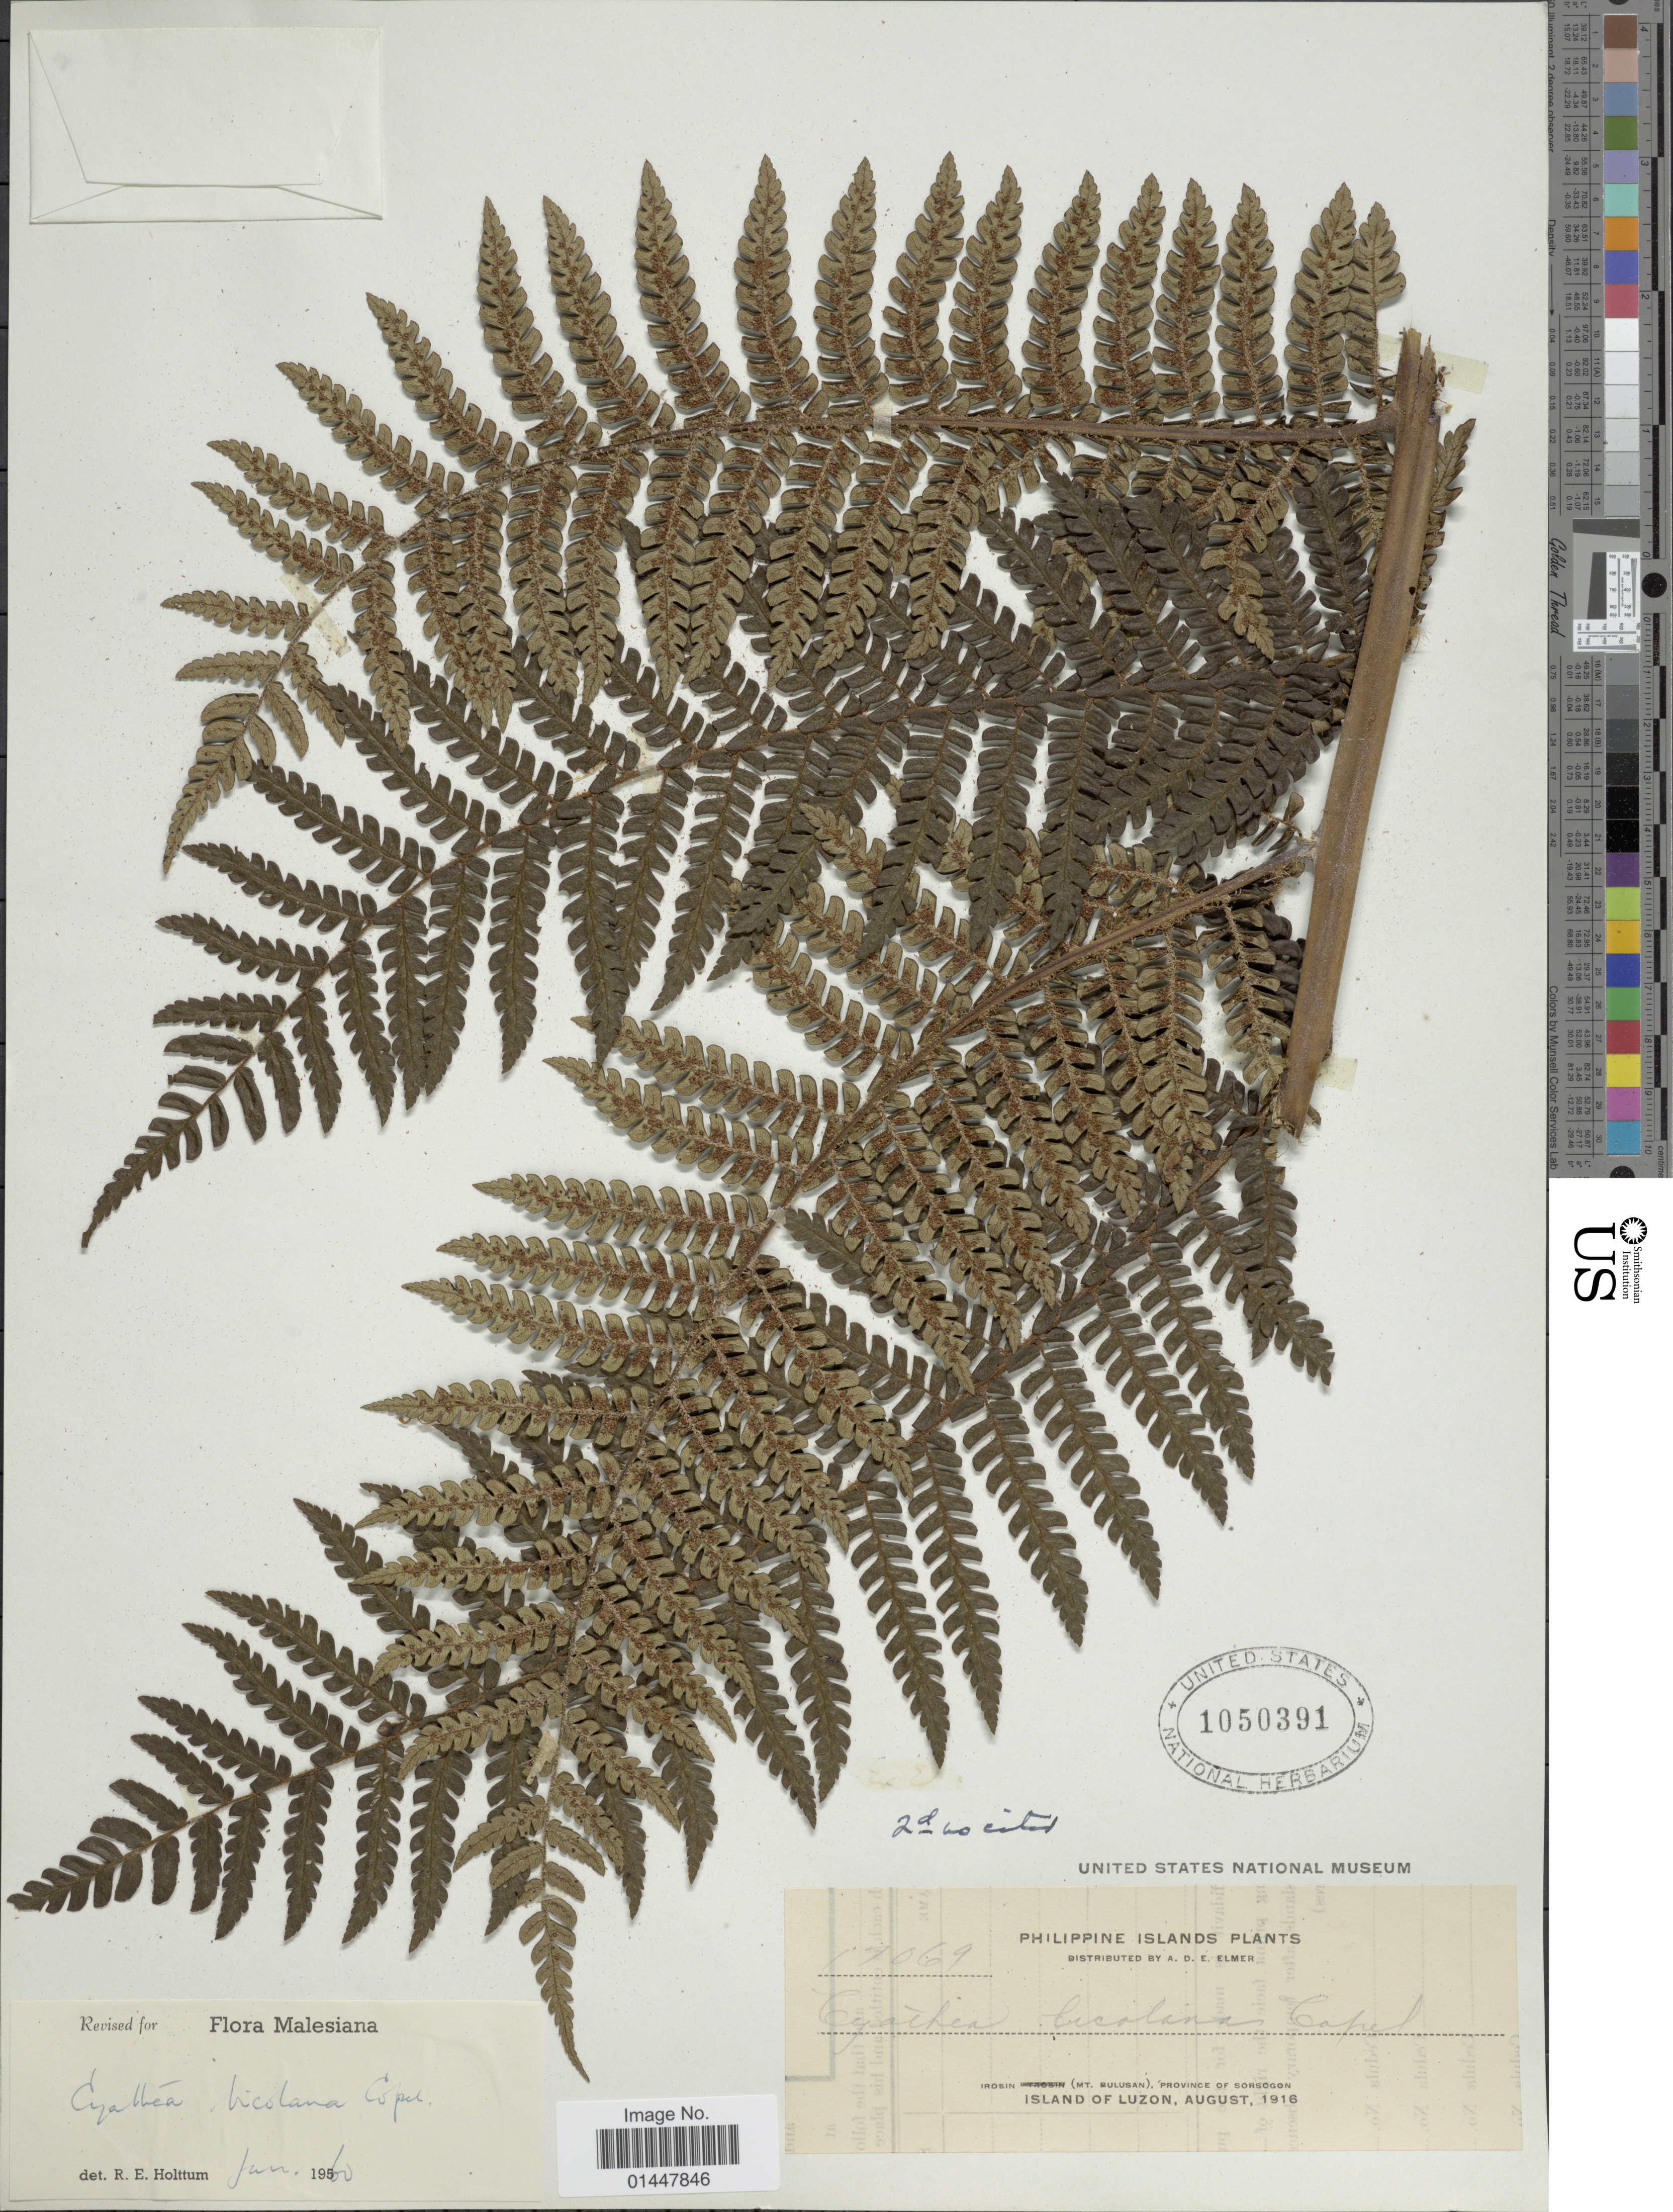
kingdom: Plantae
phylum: Tracheophyta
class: Polypodiopsida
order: Cyatheales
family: Cyatheaceae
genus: Sphaeropteris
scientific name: Sphaeropteris philippinensis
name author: (Baker) R.M. Tryon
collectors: A. D. E. Elmer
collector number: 17069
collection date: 1916-08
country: Philippines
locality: Philippine Islands, Irosin (Mt. Bulusan), Province of Sorsogon, Island of Luzon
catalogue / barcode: US 1050391